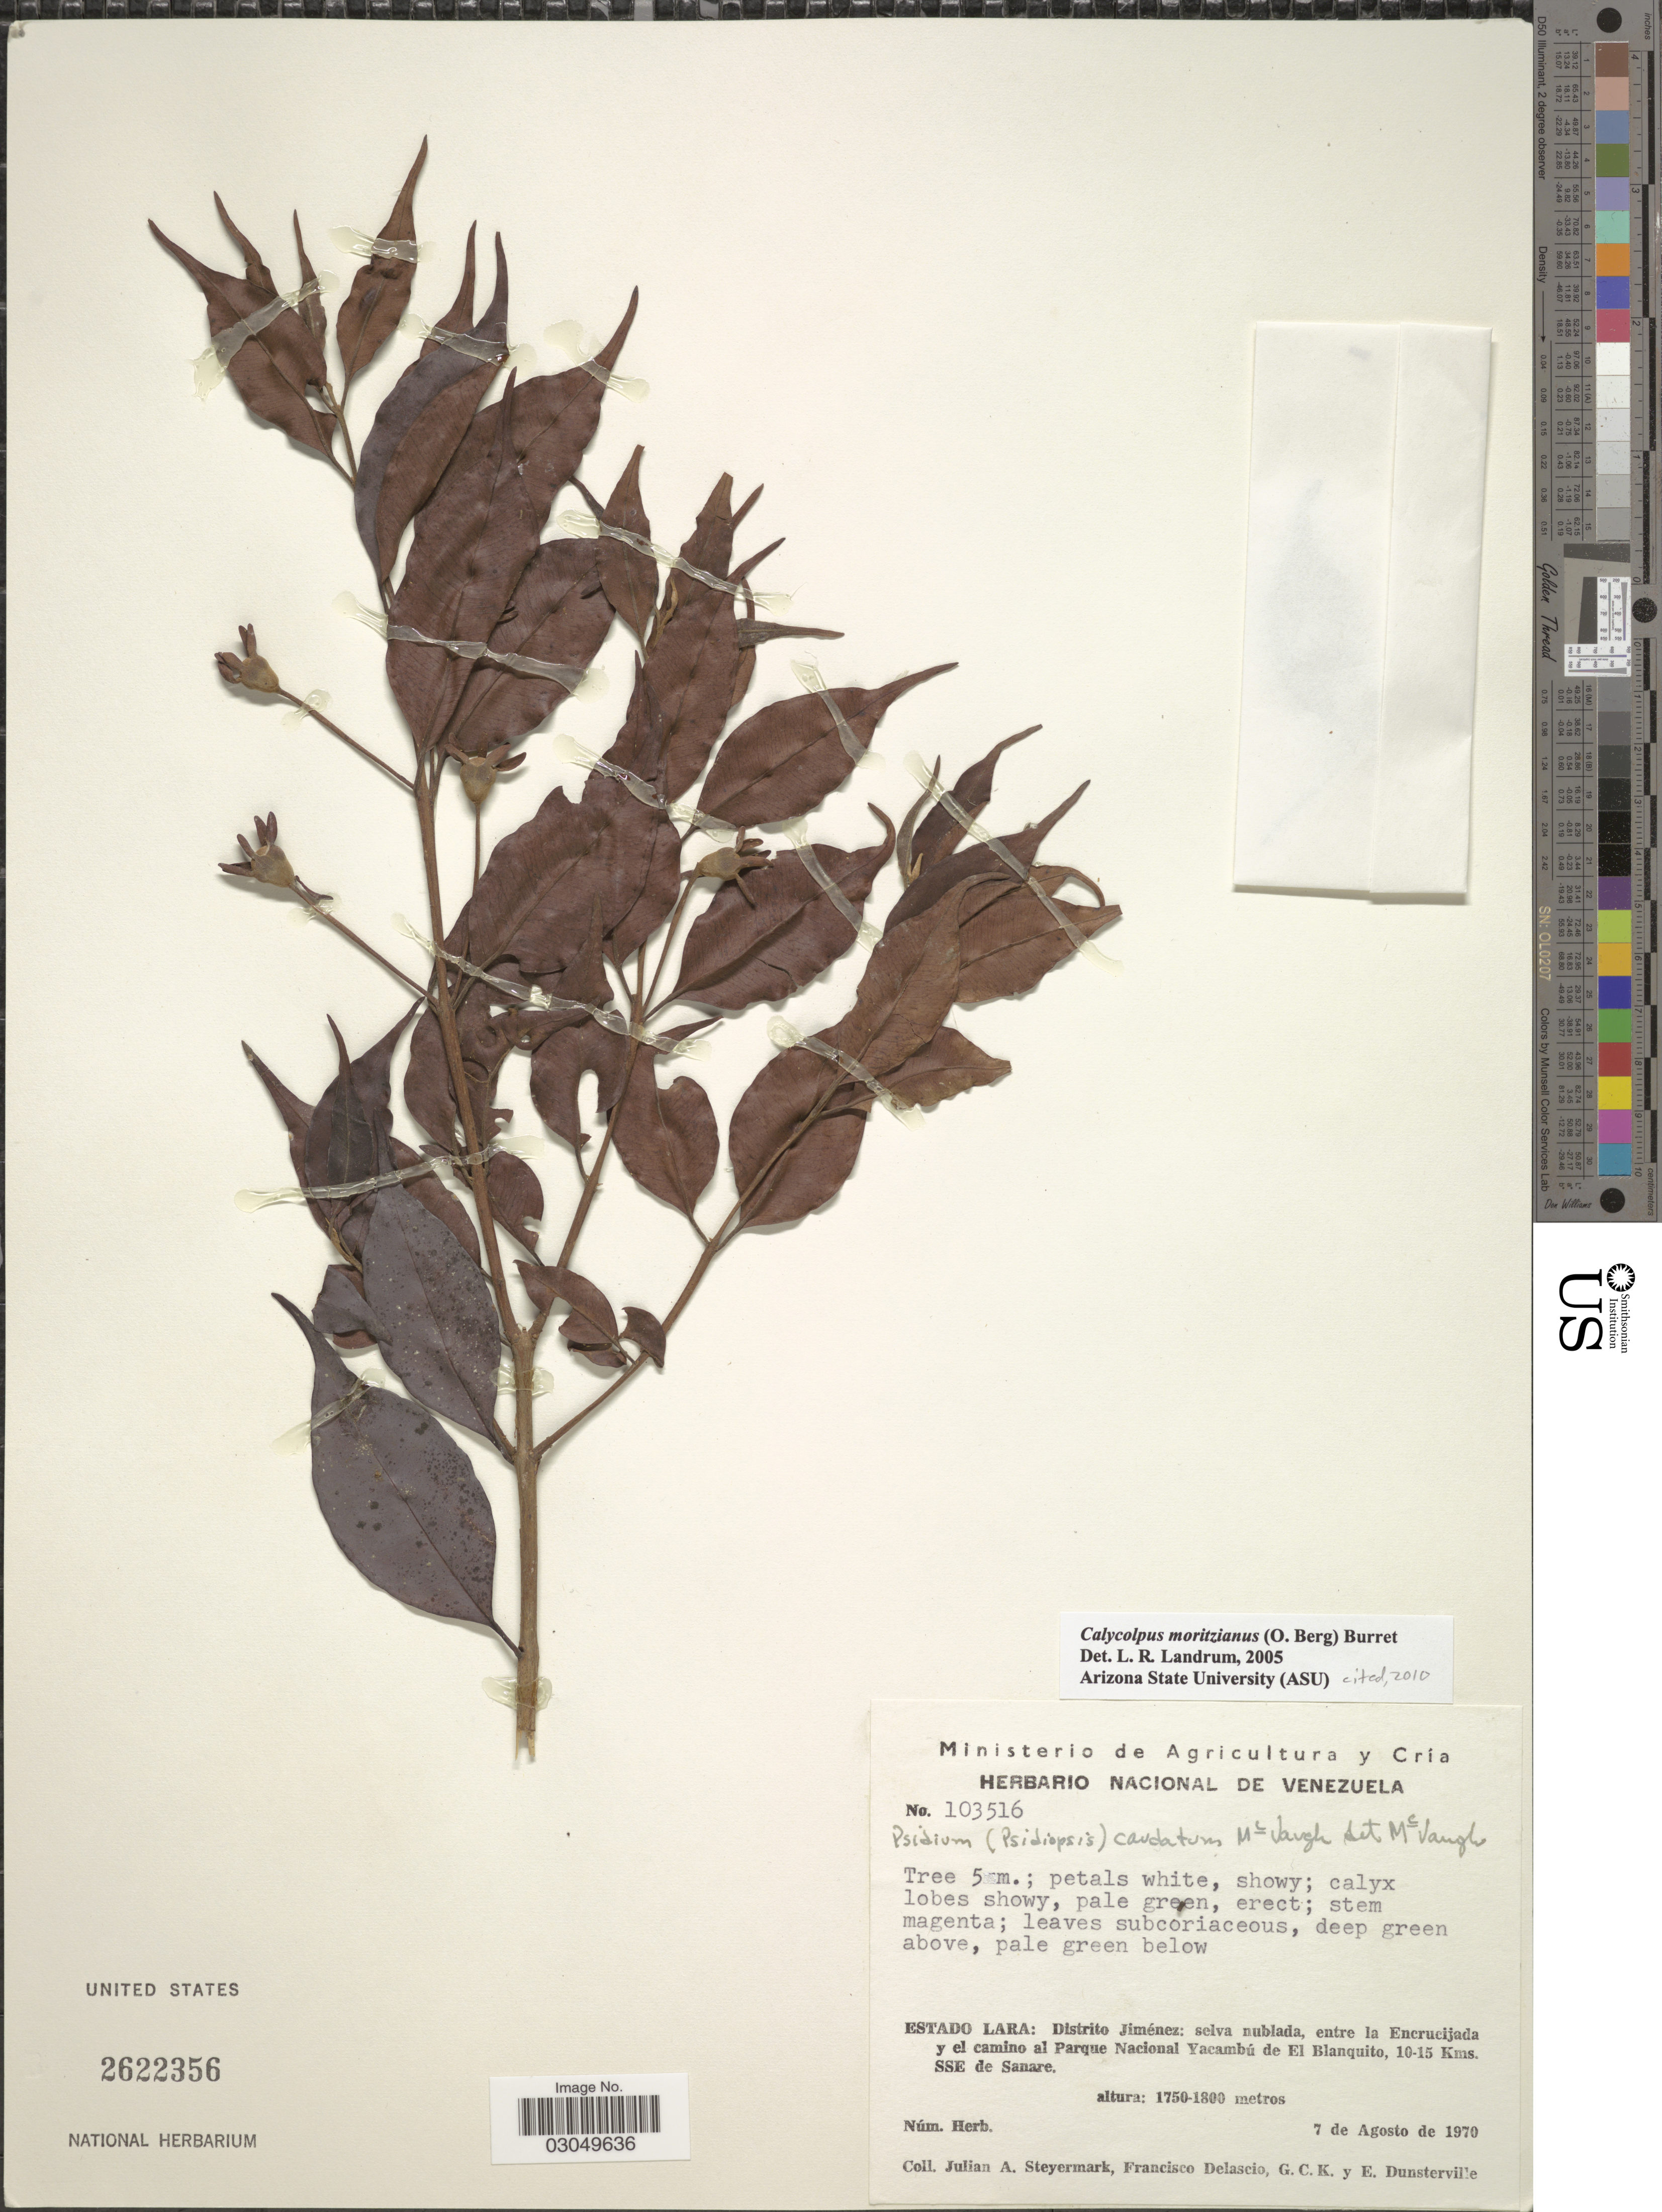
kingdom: Plantae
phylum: Tracheophyta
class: Magnoliopsida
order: Myrtales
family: Myrtaceae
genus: Calycolpus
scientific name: Calycolpus moritzianus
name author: (O. Berg) Burret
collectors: J. Steyermark, F. Delascio C., G. C. K. Dunsterville & E. Dunsterville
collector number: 103516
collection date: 1970-08-07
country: Venezuela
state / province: Lara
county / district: Jiménez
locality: Distrito Jiménez: selva nublada, entre la Encrucijada y el camino al Parque Nacional Yacambú de El Blanquito, 10-15 Kms. SSE de Sanare.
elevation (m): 1750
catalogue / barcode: US 2622356